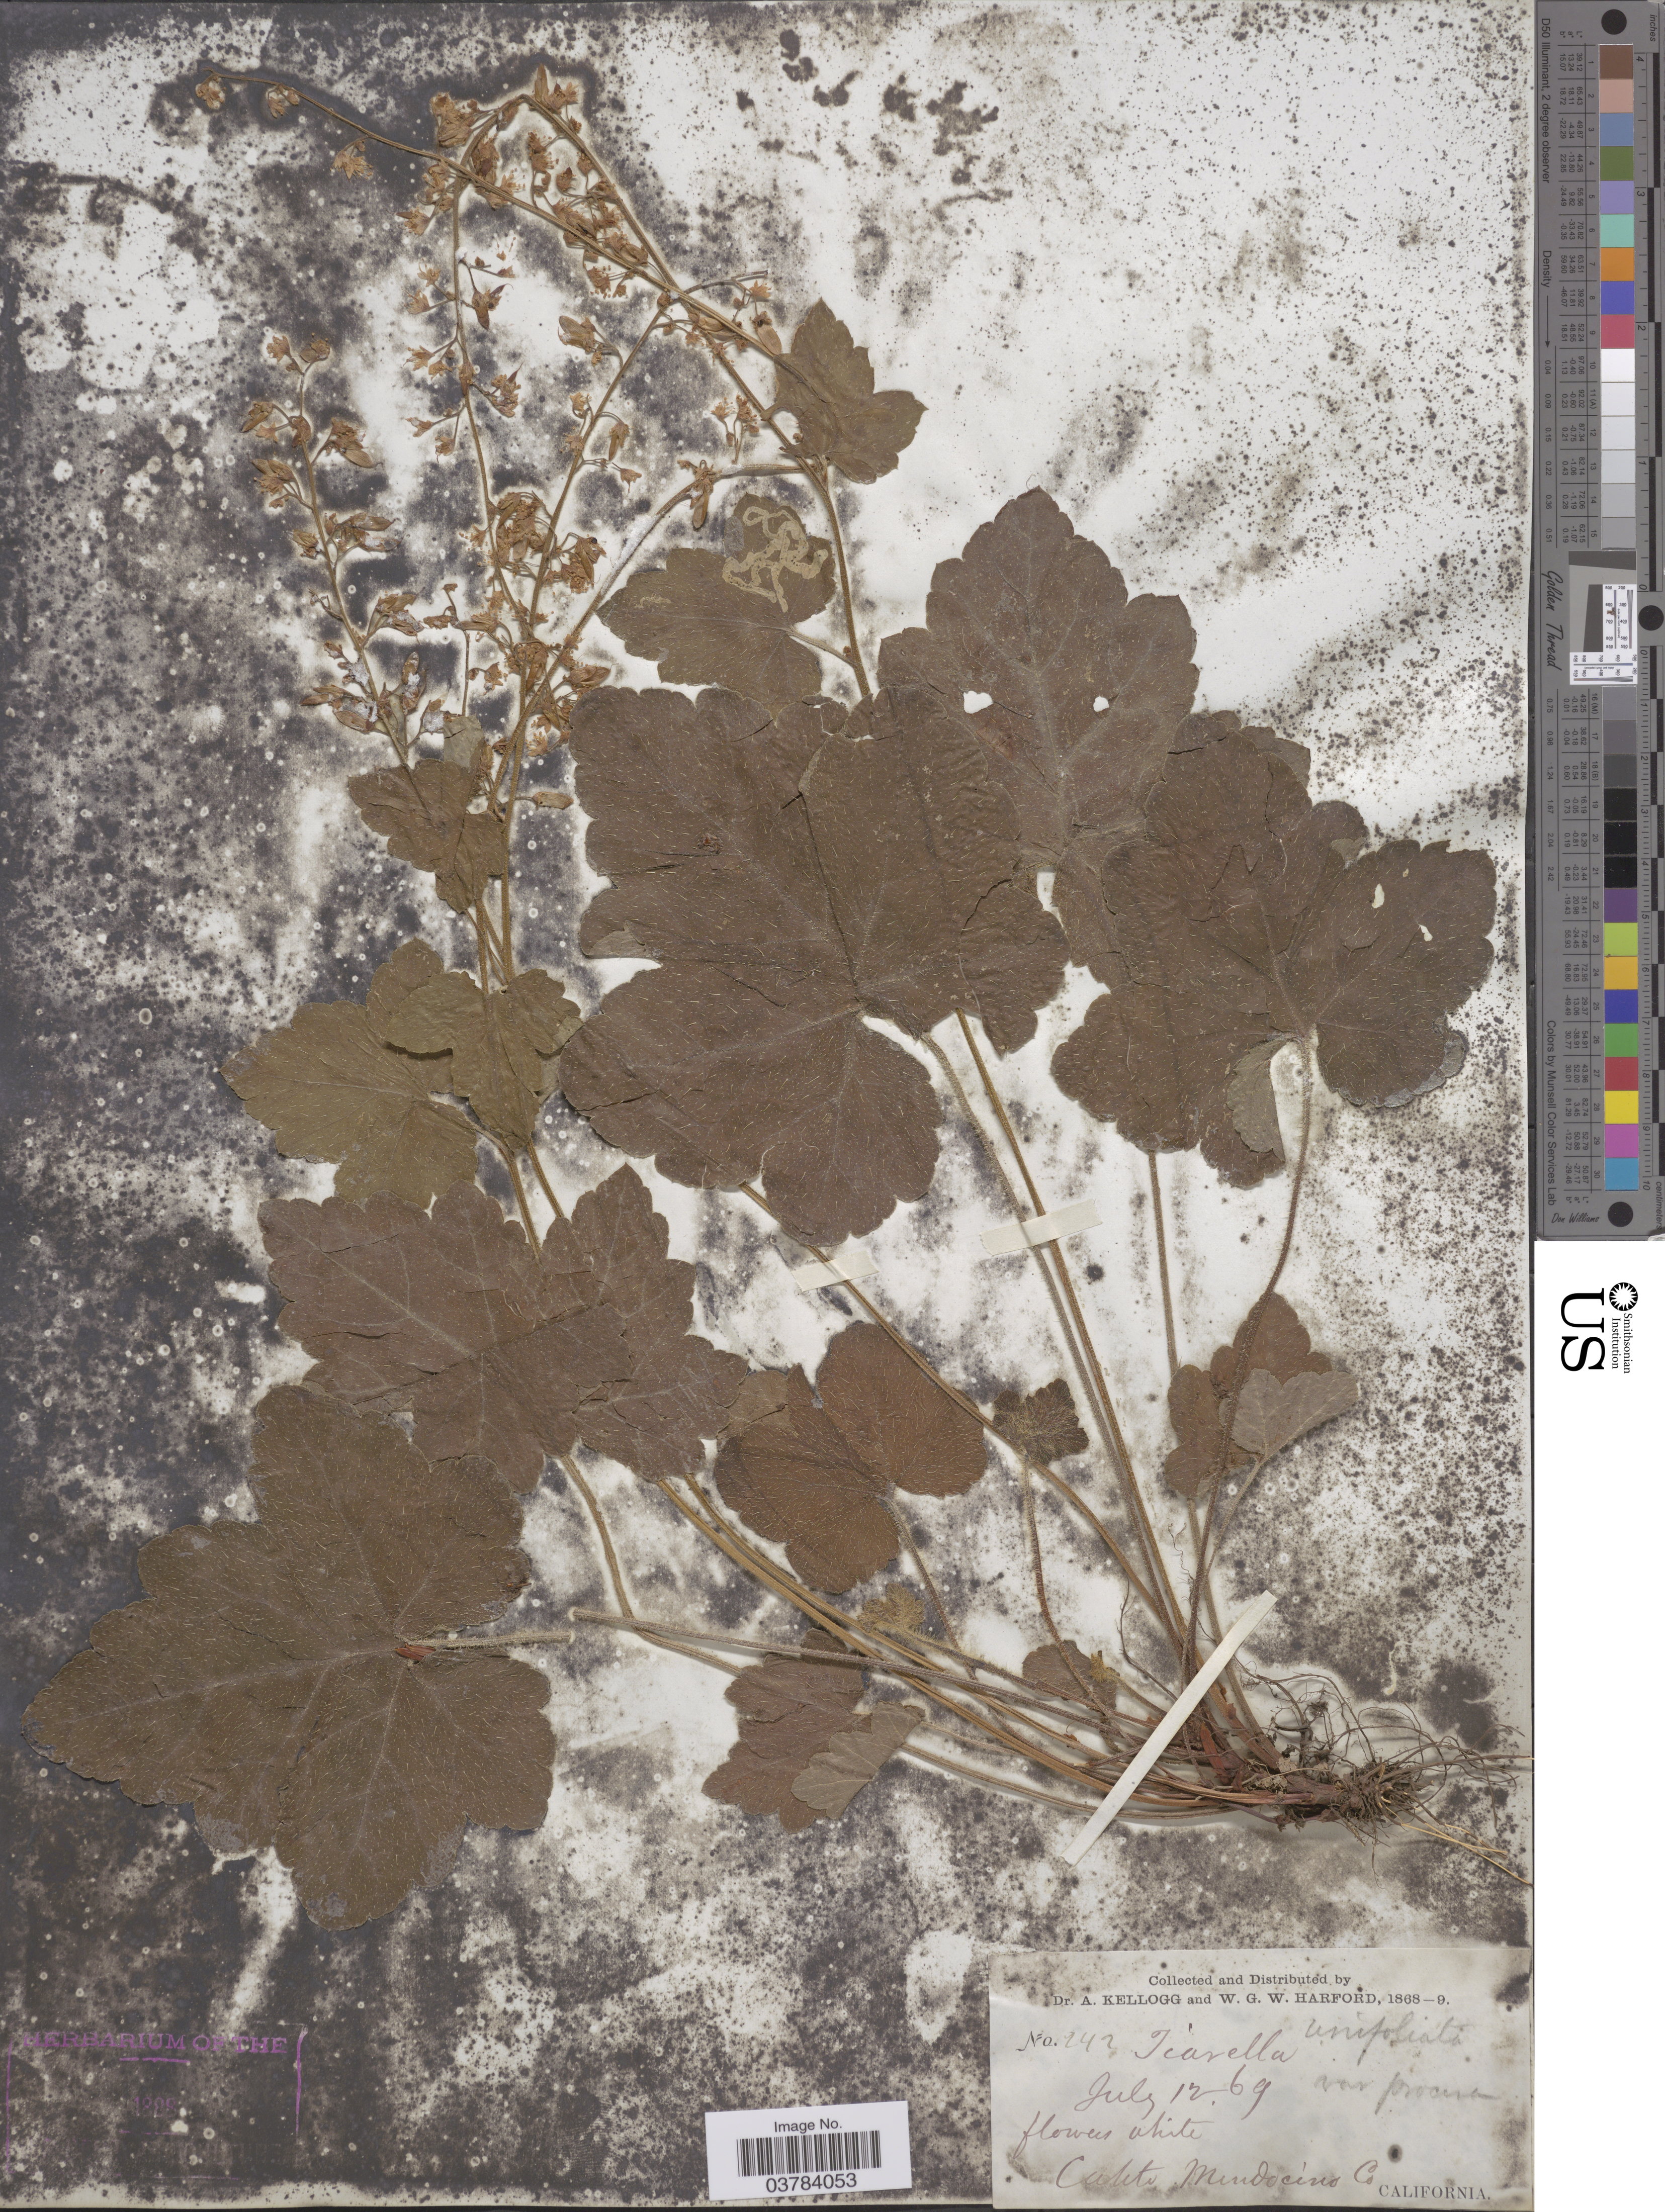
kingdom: Plantae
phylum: Tracheophyta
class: Magnoliopsida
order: Saxifragales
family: Saxifragaceae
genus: Tiarella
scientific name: Tiarella unifoliata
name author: Hook.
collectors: A. Kellogg & W. G. W. Harford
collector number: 242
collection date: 1869-07-12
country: United States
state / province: California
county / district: Mendocino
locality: Cahto Mendocino Co.